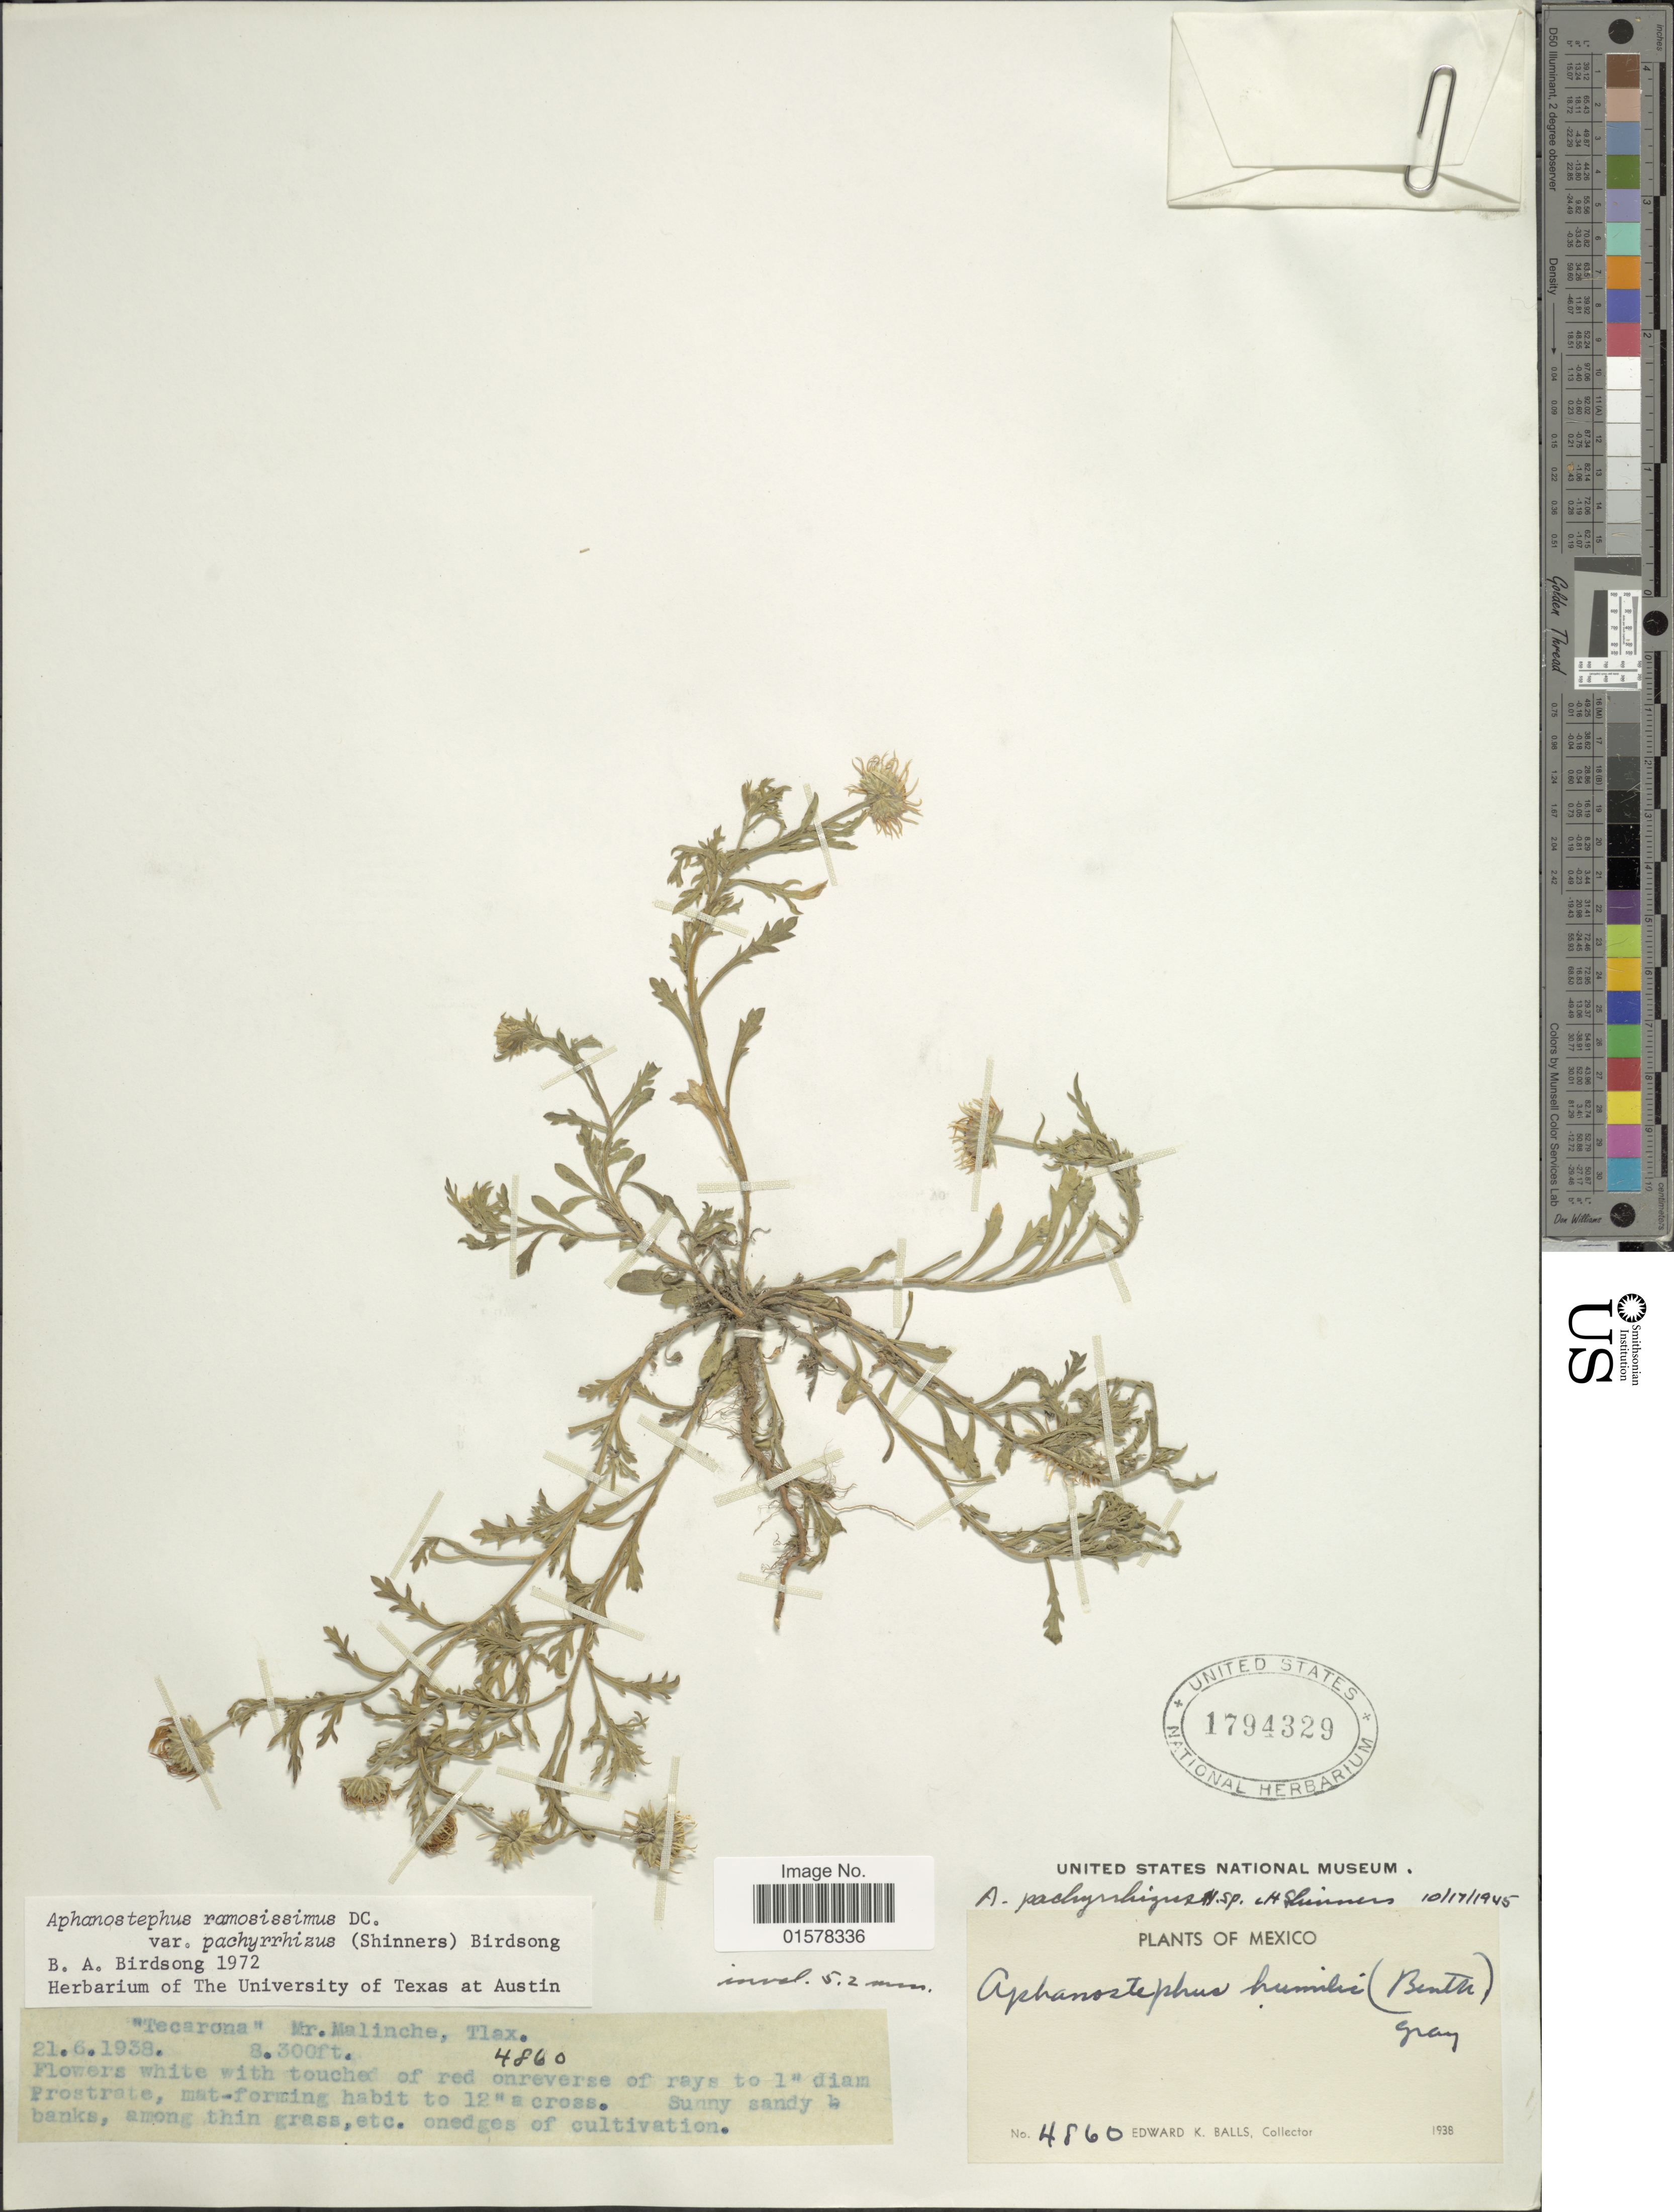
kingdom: Plantae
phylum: Tracheophyta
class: Magnoliopsida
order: Asterales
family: Asteraceae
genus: Aphanostephus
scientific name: Aphanostephus ramosissimus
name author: DC.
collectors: E. K. Balls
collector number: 4860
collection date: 1938-06-21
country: Mexico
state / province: México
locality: Tecarona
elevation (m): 2530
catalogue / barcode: US 1794329